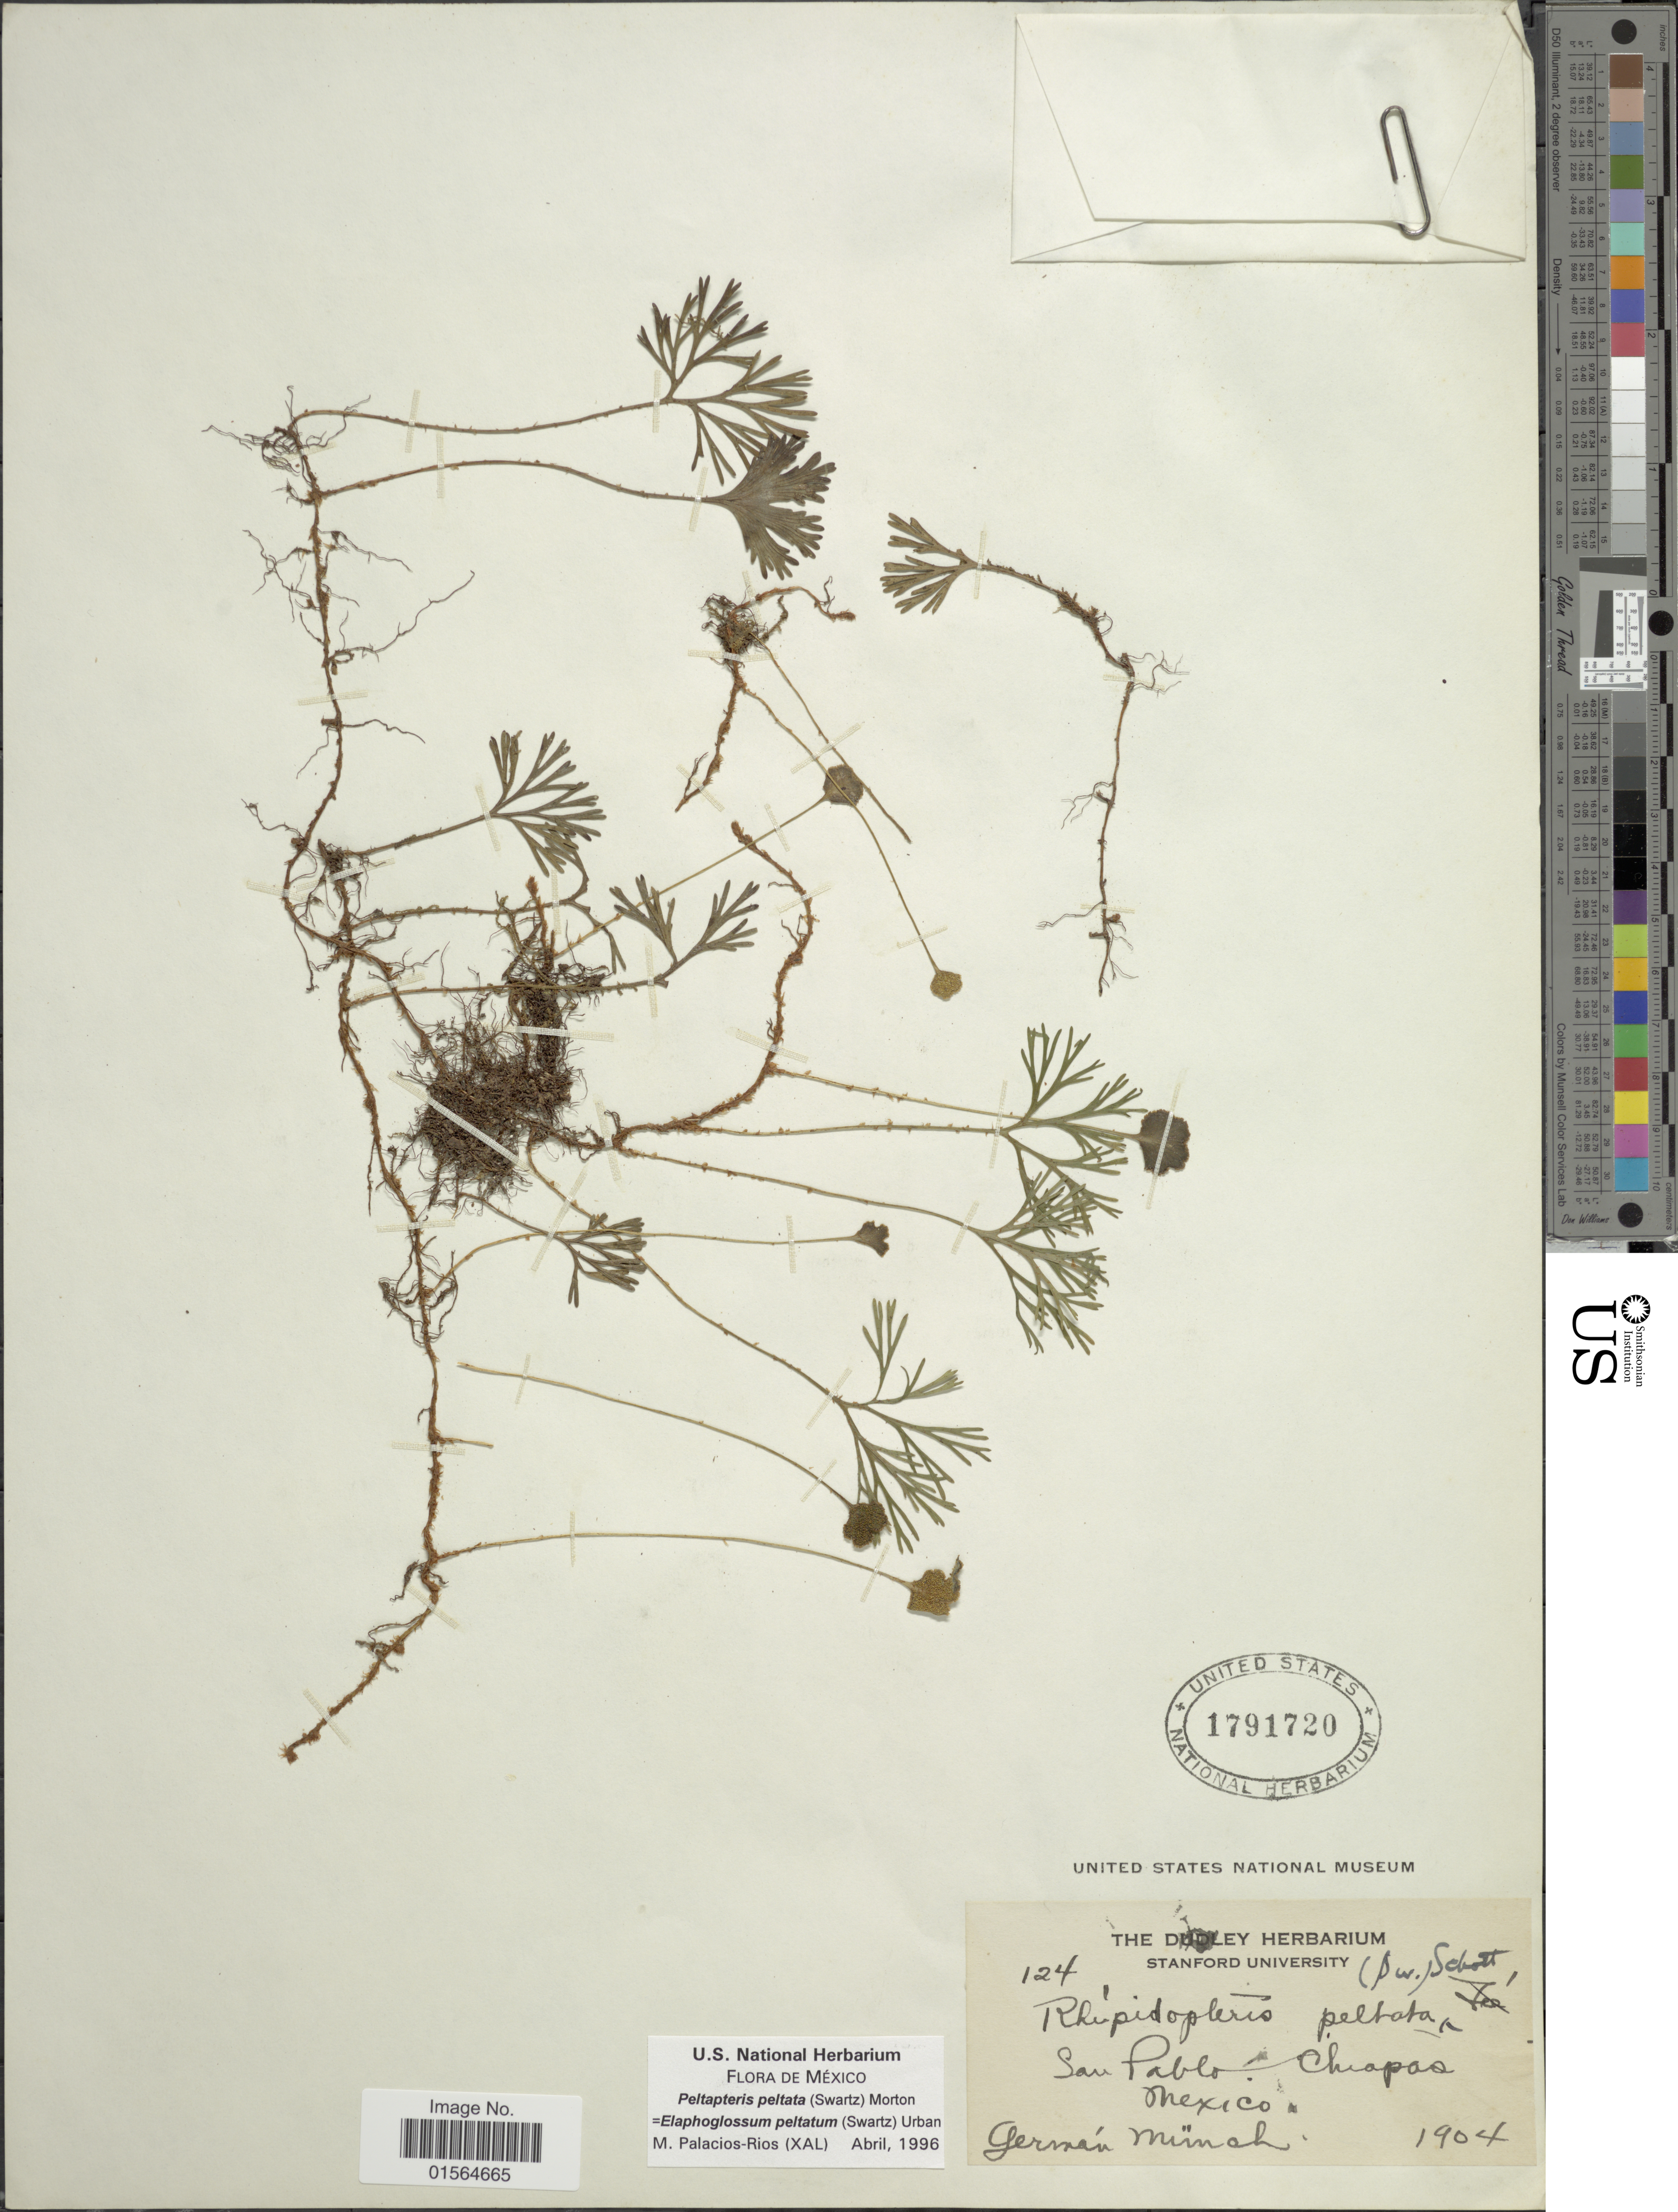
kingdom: Plantae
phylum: Tracheophyta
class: Polypodiopsida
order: Polypodiales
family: Dryopteridaceae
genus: Elaphoglossum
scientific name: Elaphoglossum peltatum f. peltatum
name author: (Sw.) Urb.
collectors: G. Munch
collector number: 124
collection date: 1904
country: Mexico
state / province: Chiapas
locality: San Pablo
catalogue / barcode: US 1791720